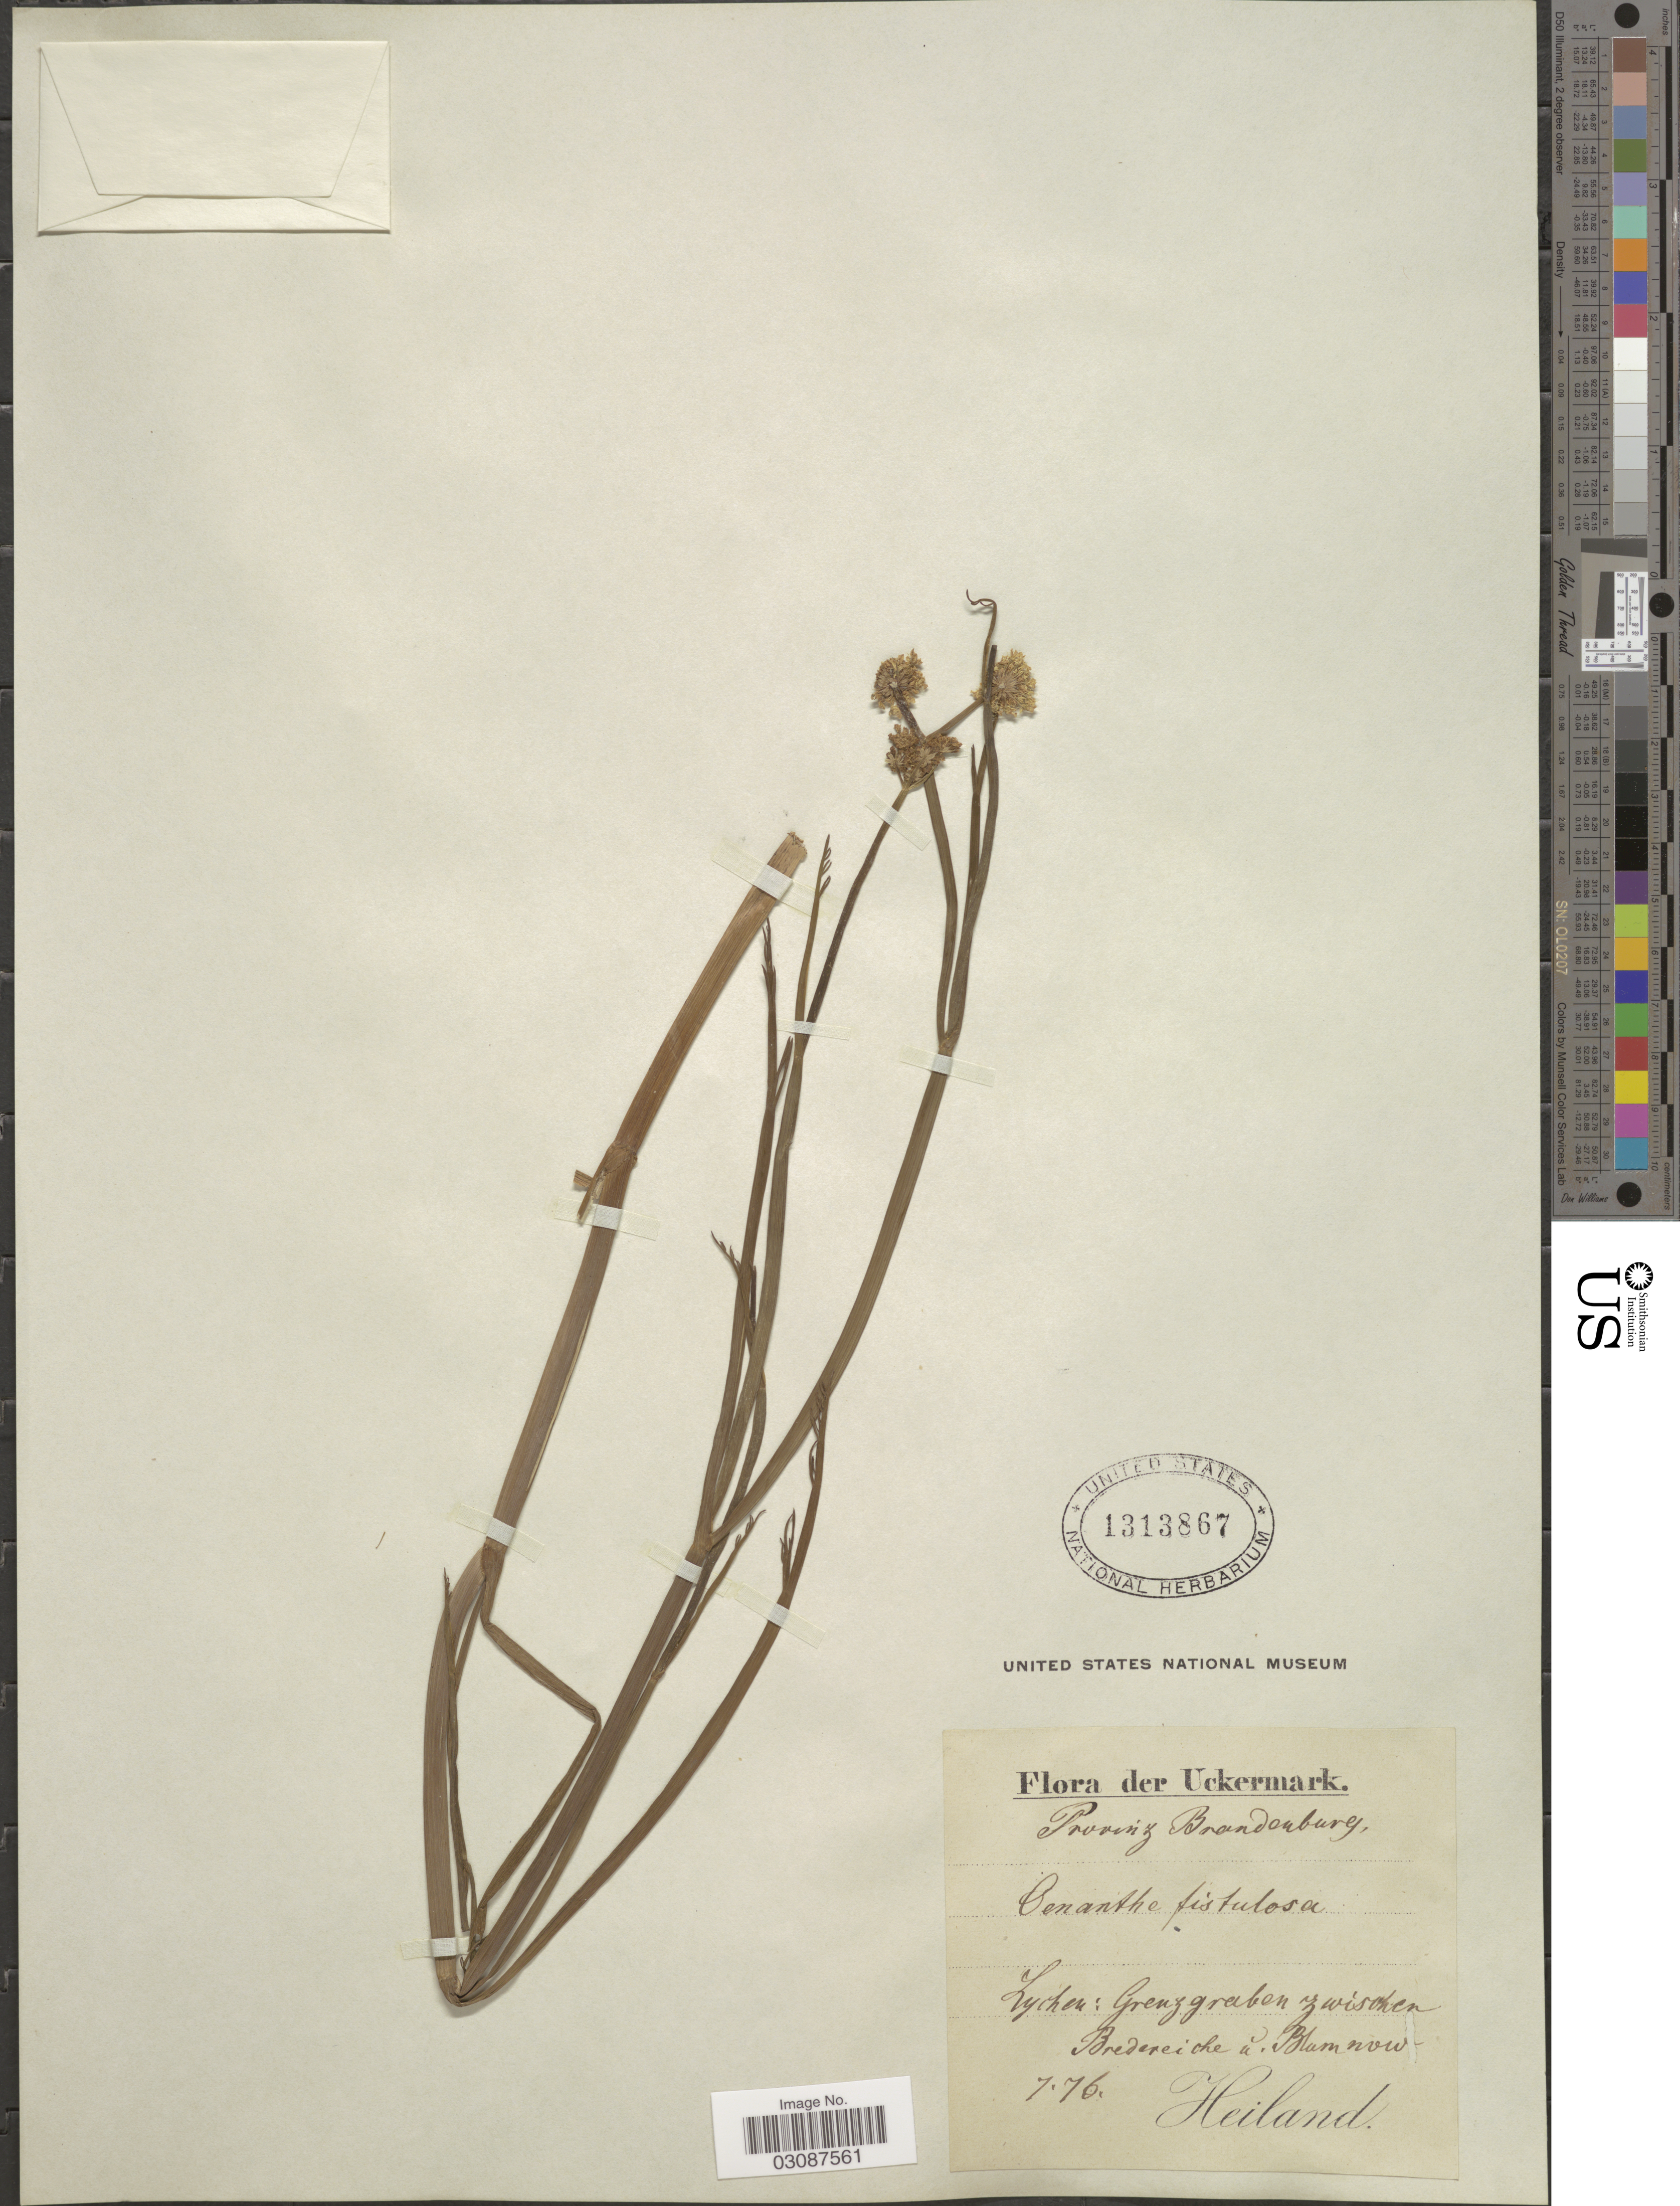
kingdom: Plantae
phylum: Tracheophyta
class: Magnoliopsida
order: Apiales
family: Apiaceae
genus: Oenanthe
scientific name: Oenanthe fistulosa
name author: L.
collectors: -. Heiland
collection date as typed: Transcribed d/m/y: /7/76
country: Germany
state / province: Brandenburg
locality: Uckermark. Provinz Brandenburg. Lychen: Grenzgraben zwischen Bredereiche a Blamnow.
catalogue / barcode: US 1313867